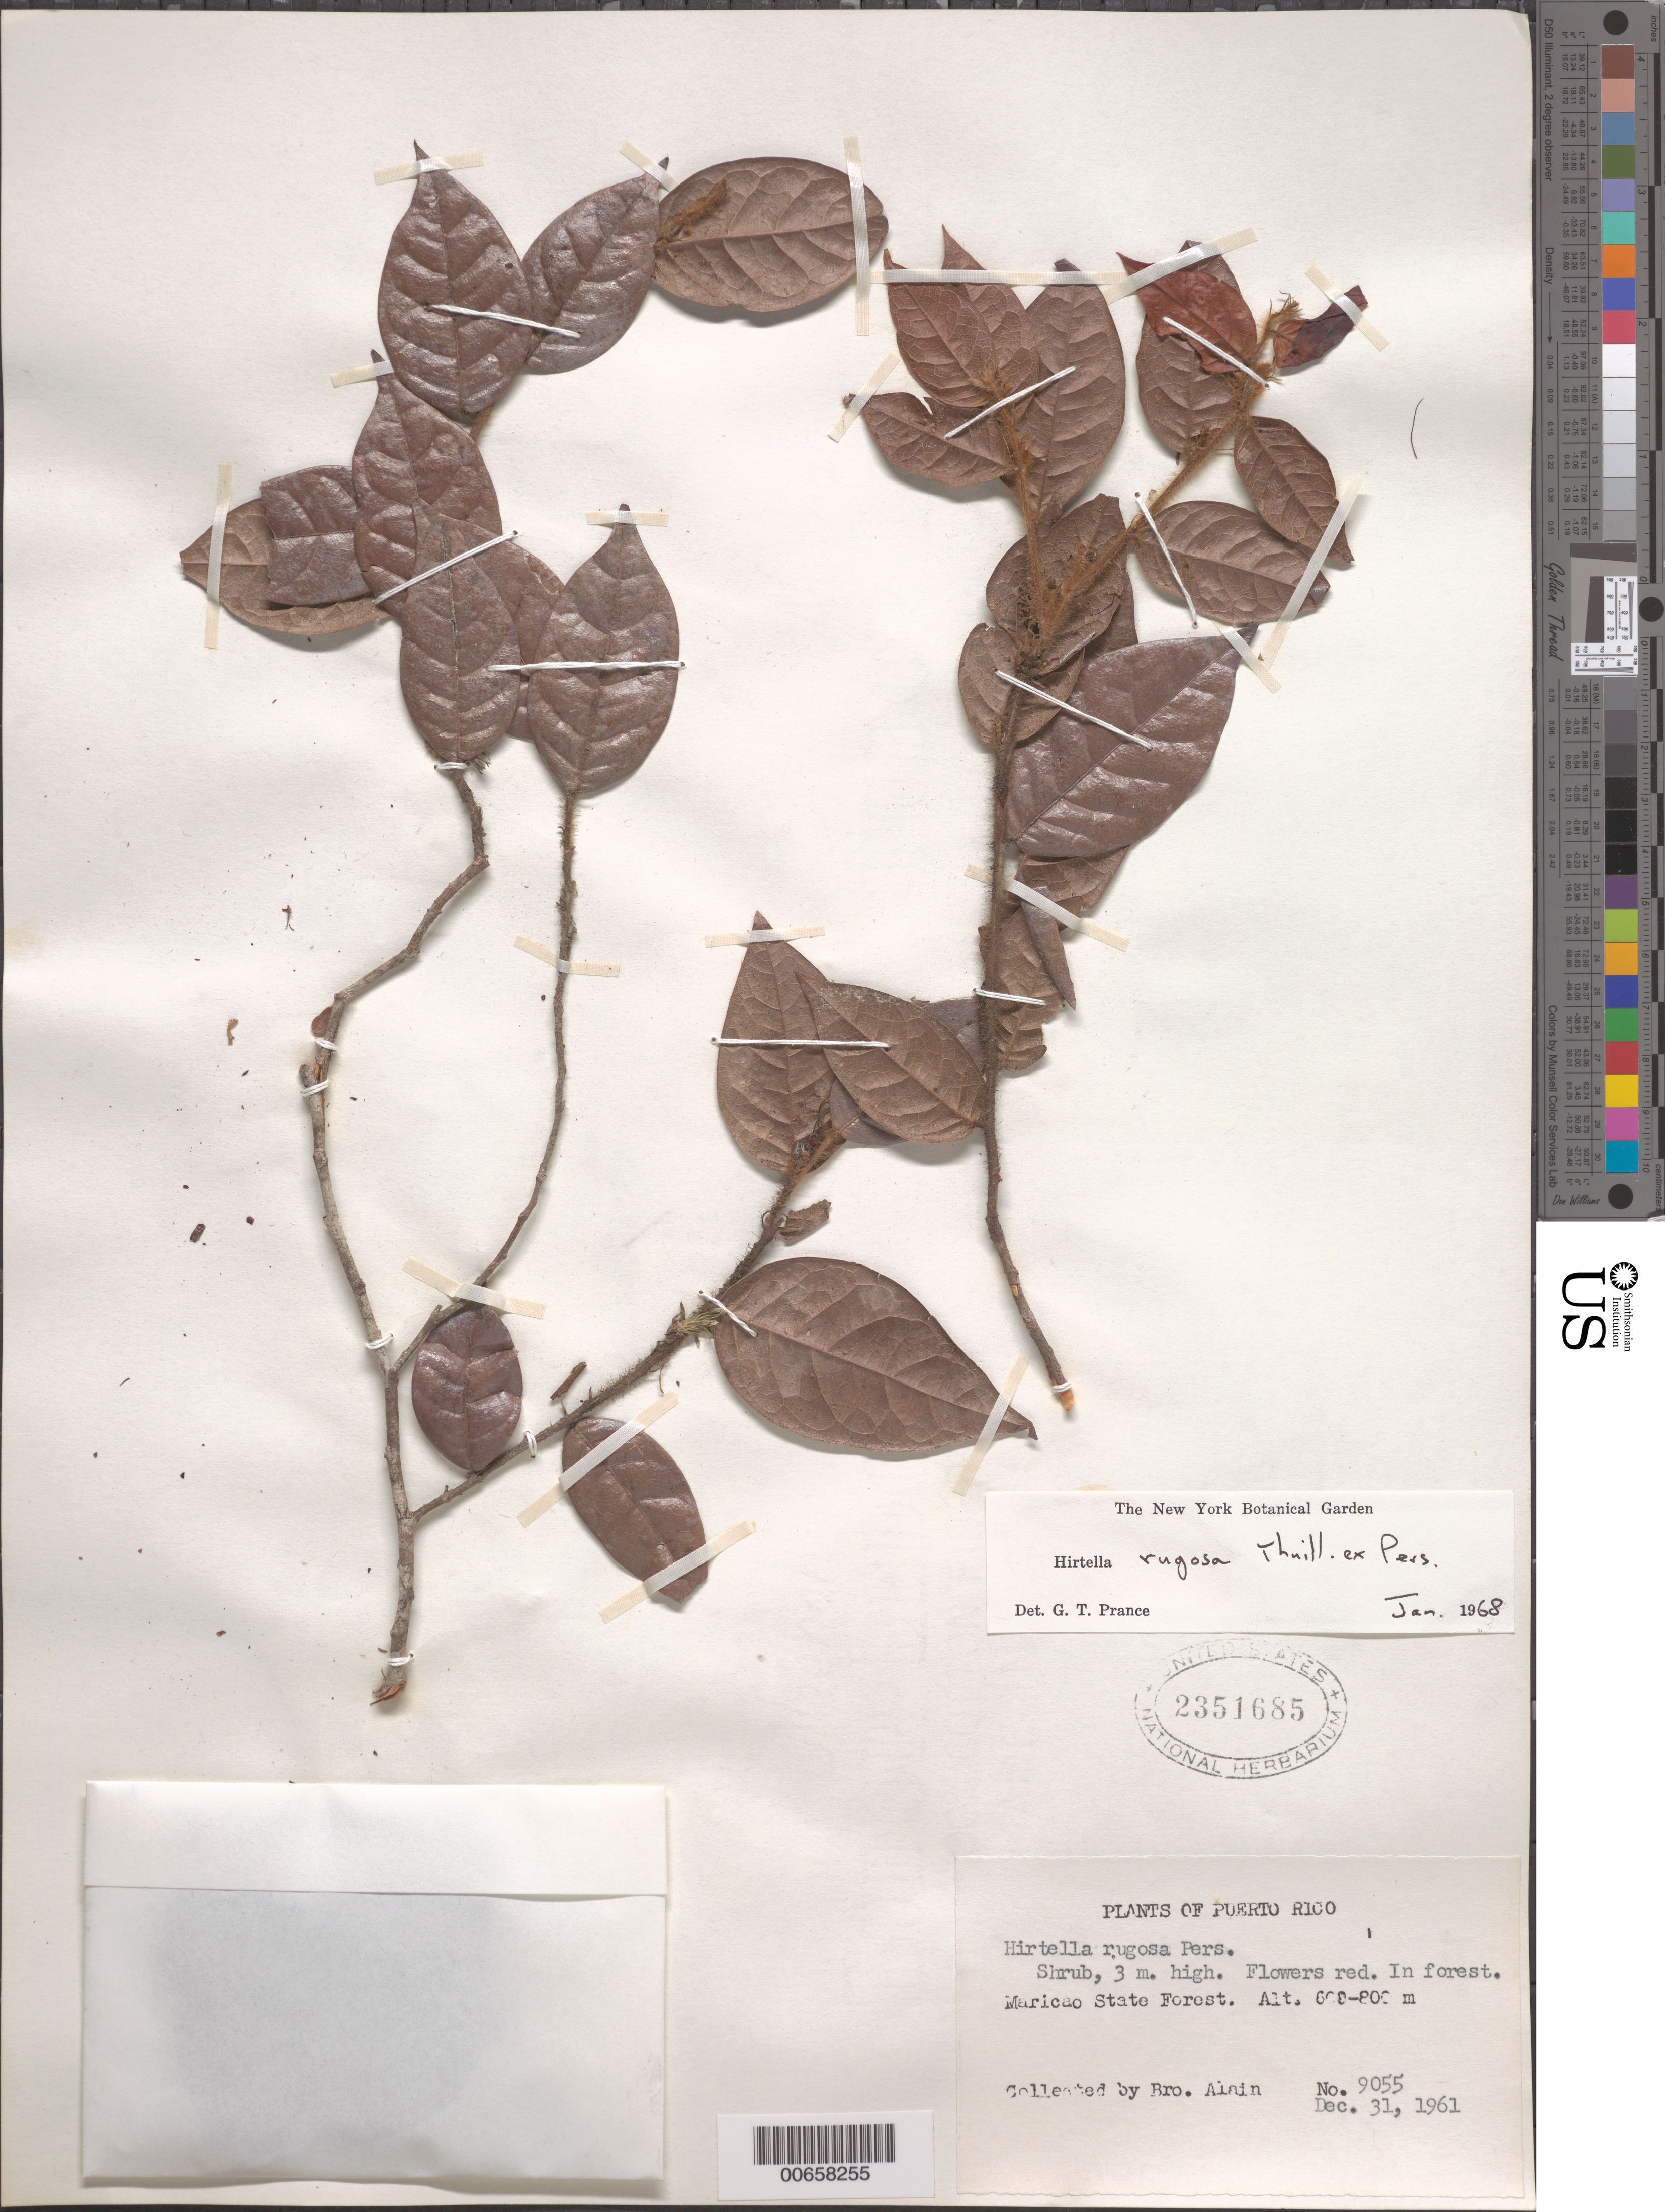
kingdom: Plantae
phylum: Tracheophyta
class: Magnoliopsida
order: Malpighiales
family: Chrysobalanaceae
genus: Hirtella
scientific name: Hirtella rugosa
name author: Thuill. ex Pers.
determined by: Prance, G. T.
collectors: A. H. Liogier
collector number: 9055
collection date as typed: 31 Dec 1961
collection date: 1961-12-31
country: Puerto Rico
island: Greater Antilles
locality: Maricao State Forest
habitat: In forest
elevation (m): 600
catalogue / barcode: US 2351685